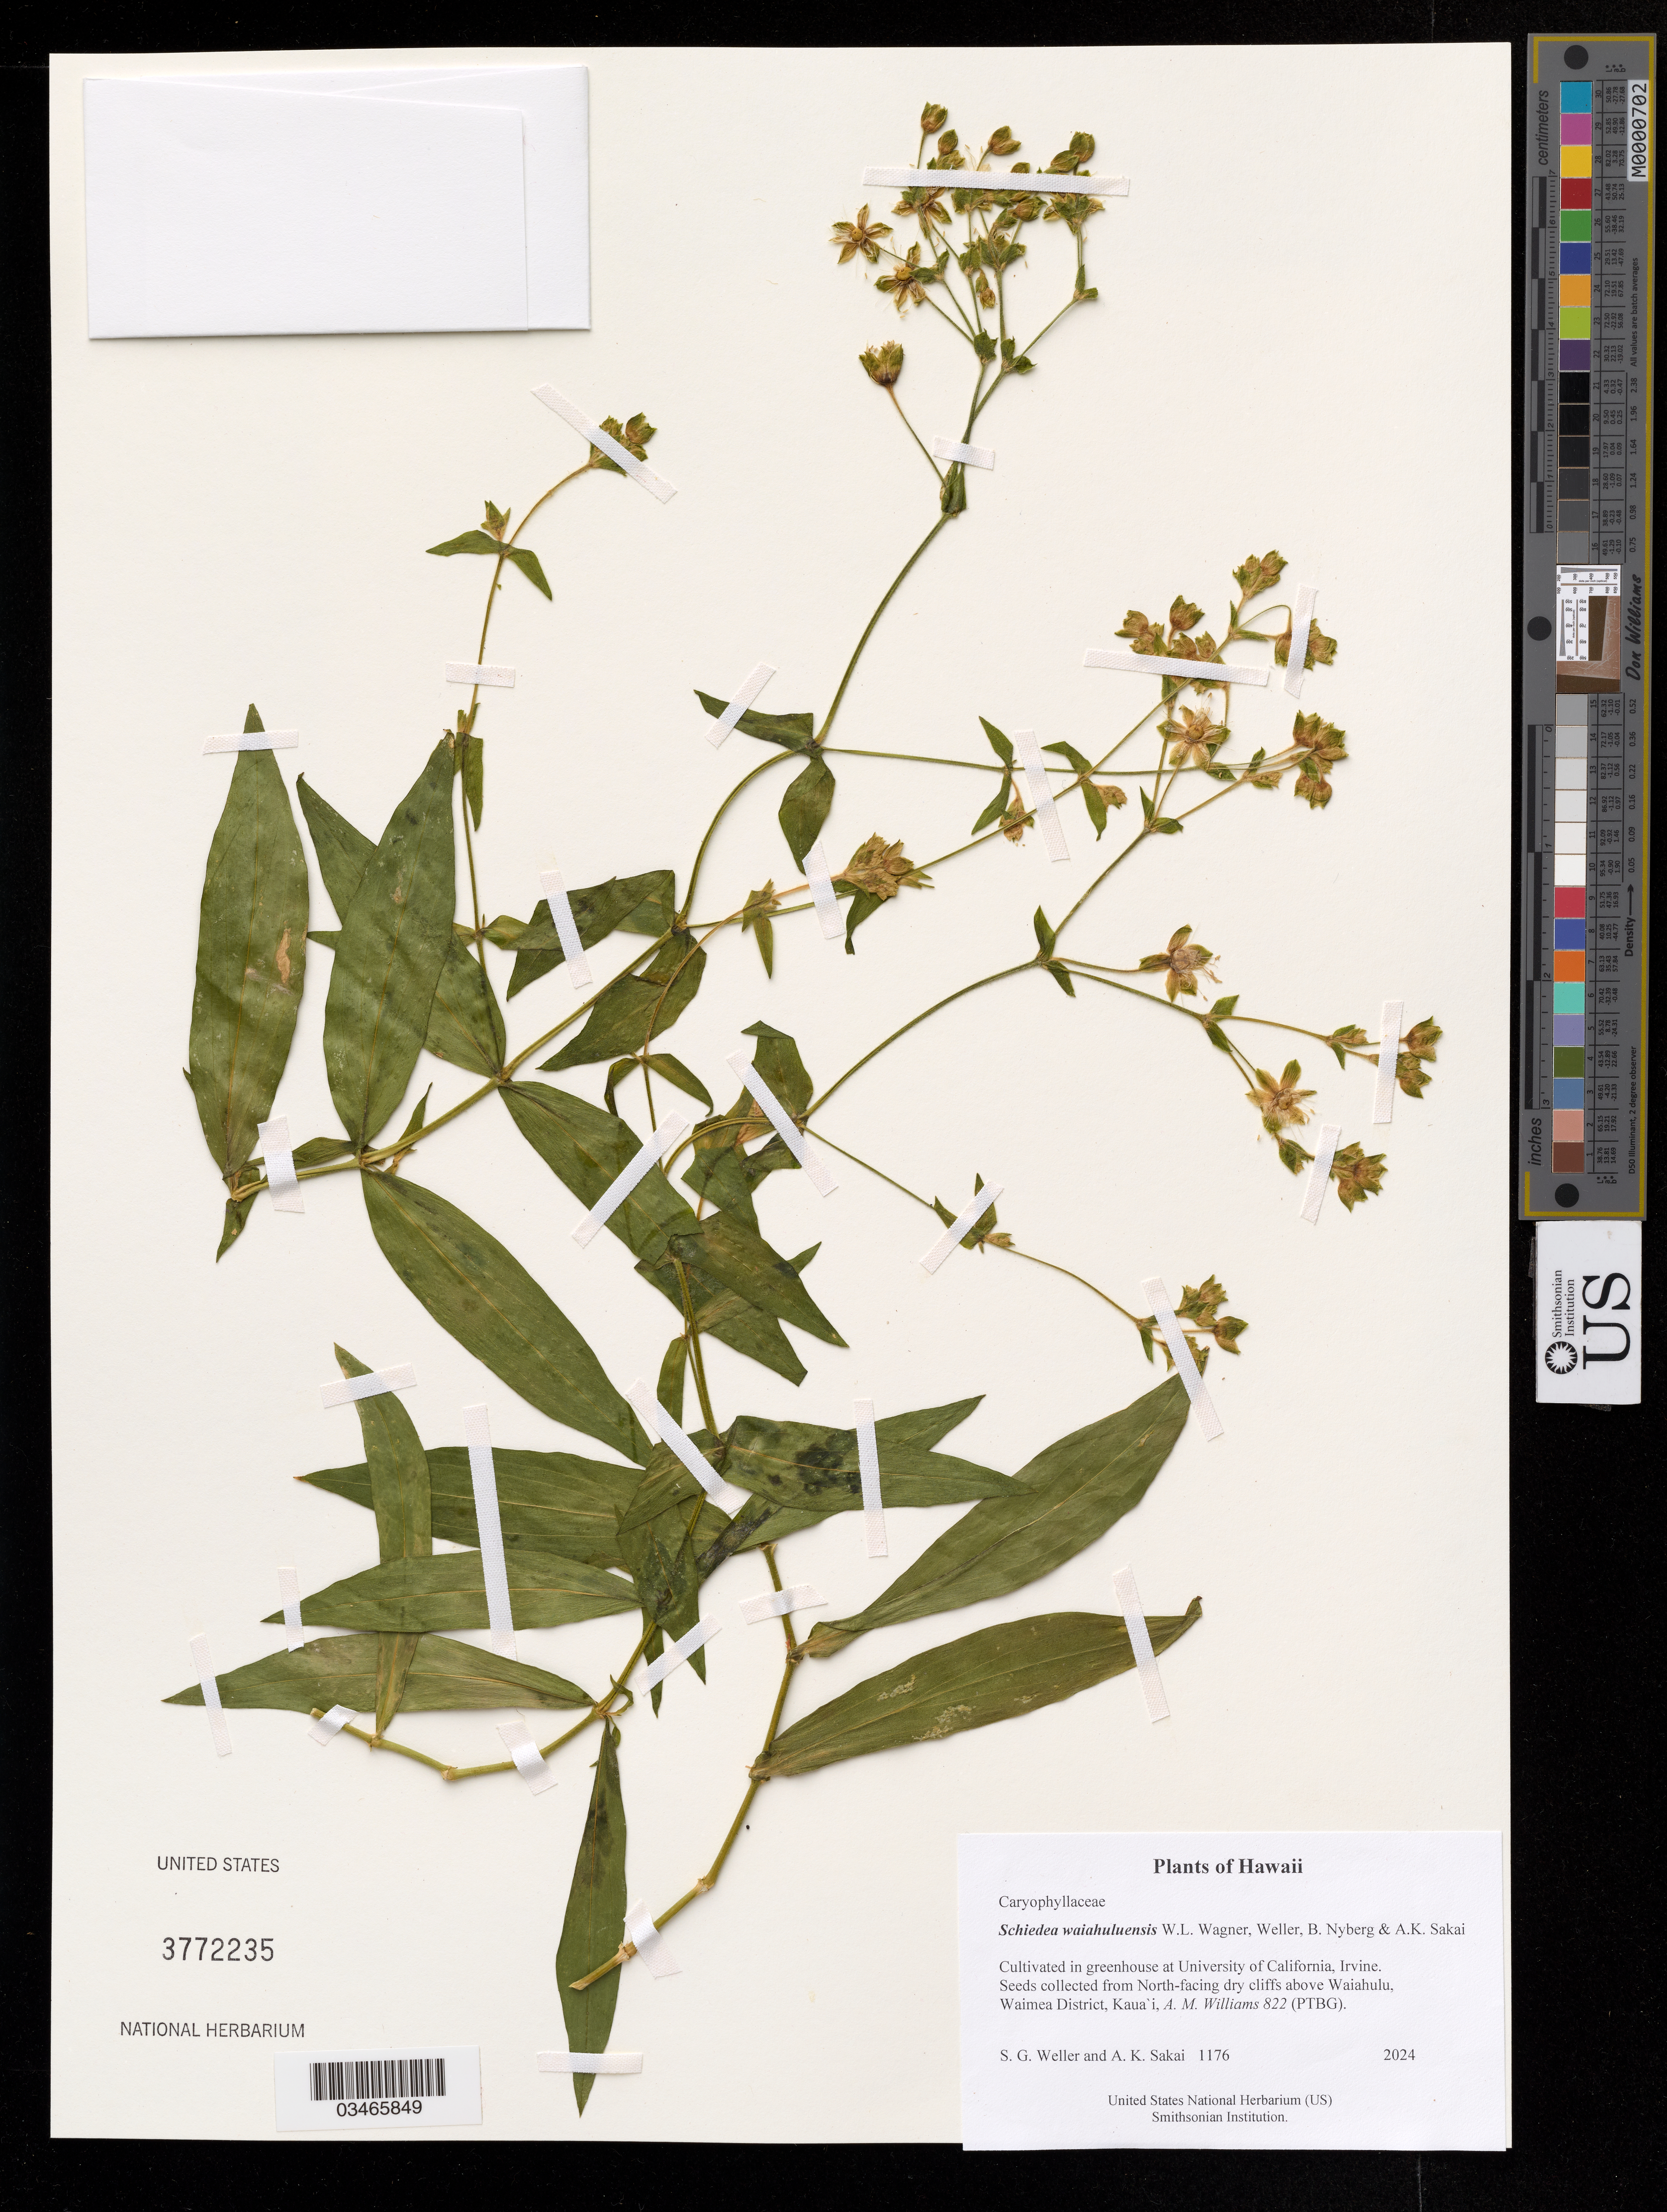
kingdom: Plantae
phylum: Tracheophyta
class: Magnoliopsida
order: Caryophyllales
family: Caryophyllaceae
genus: Schiedea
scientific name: Schiedea waiahuluensis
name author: W.L. Wagner et al.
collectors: A. Williams & A. Sakai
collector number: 1176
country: United States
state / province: California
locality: Cultivated in greenhouse at University of California, Irvine.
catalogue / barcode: US 3772235